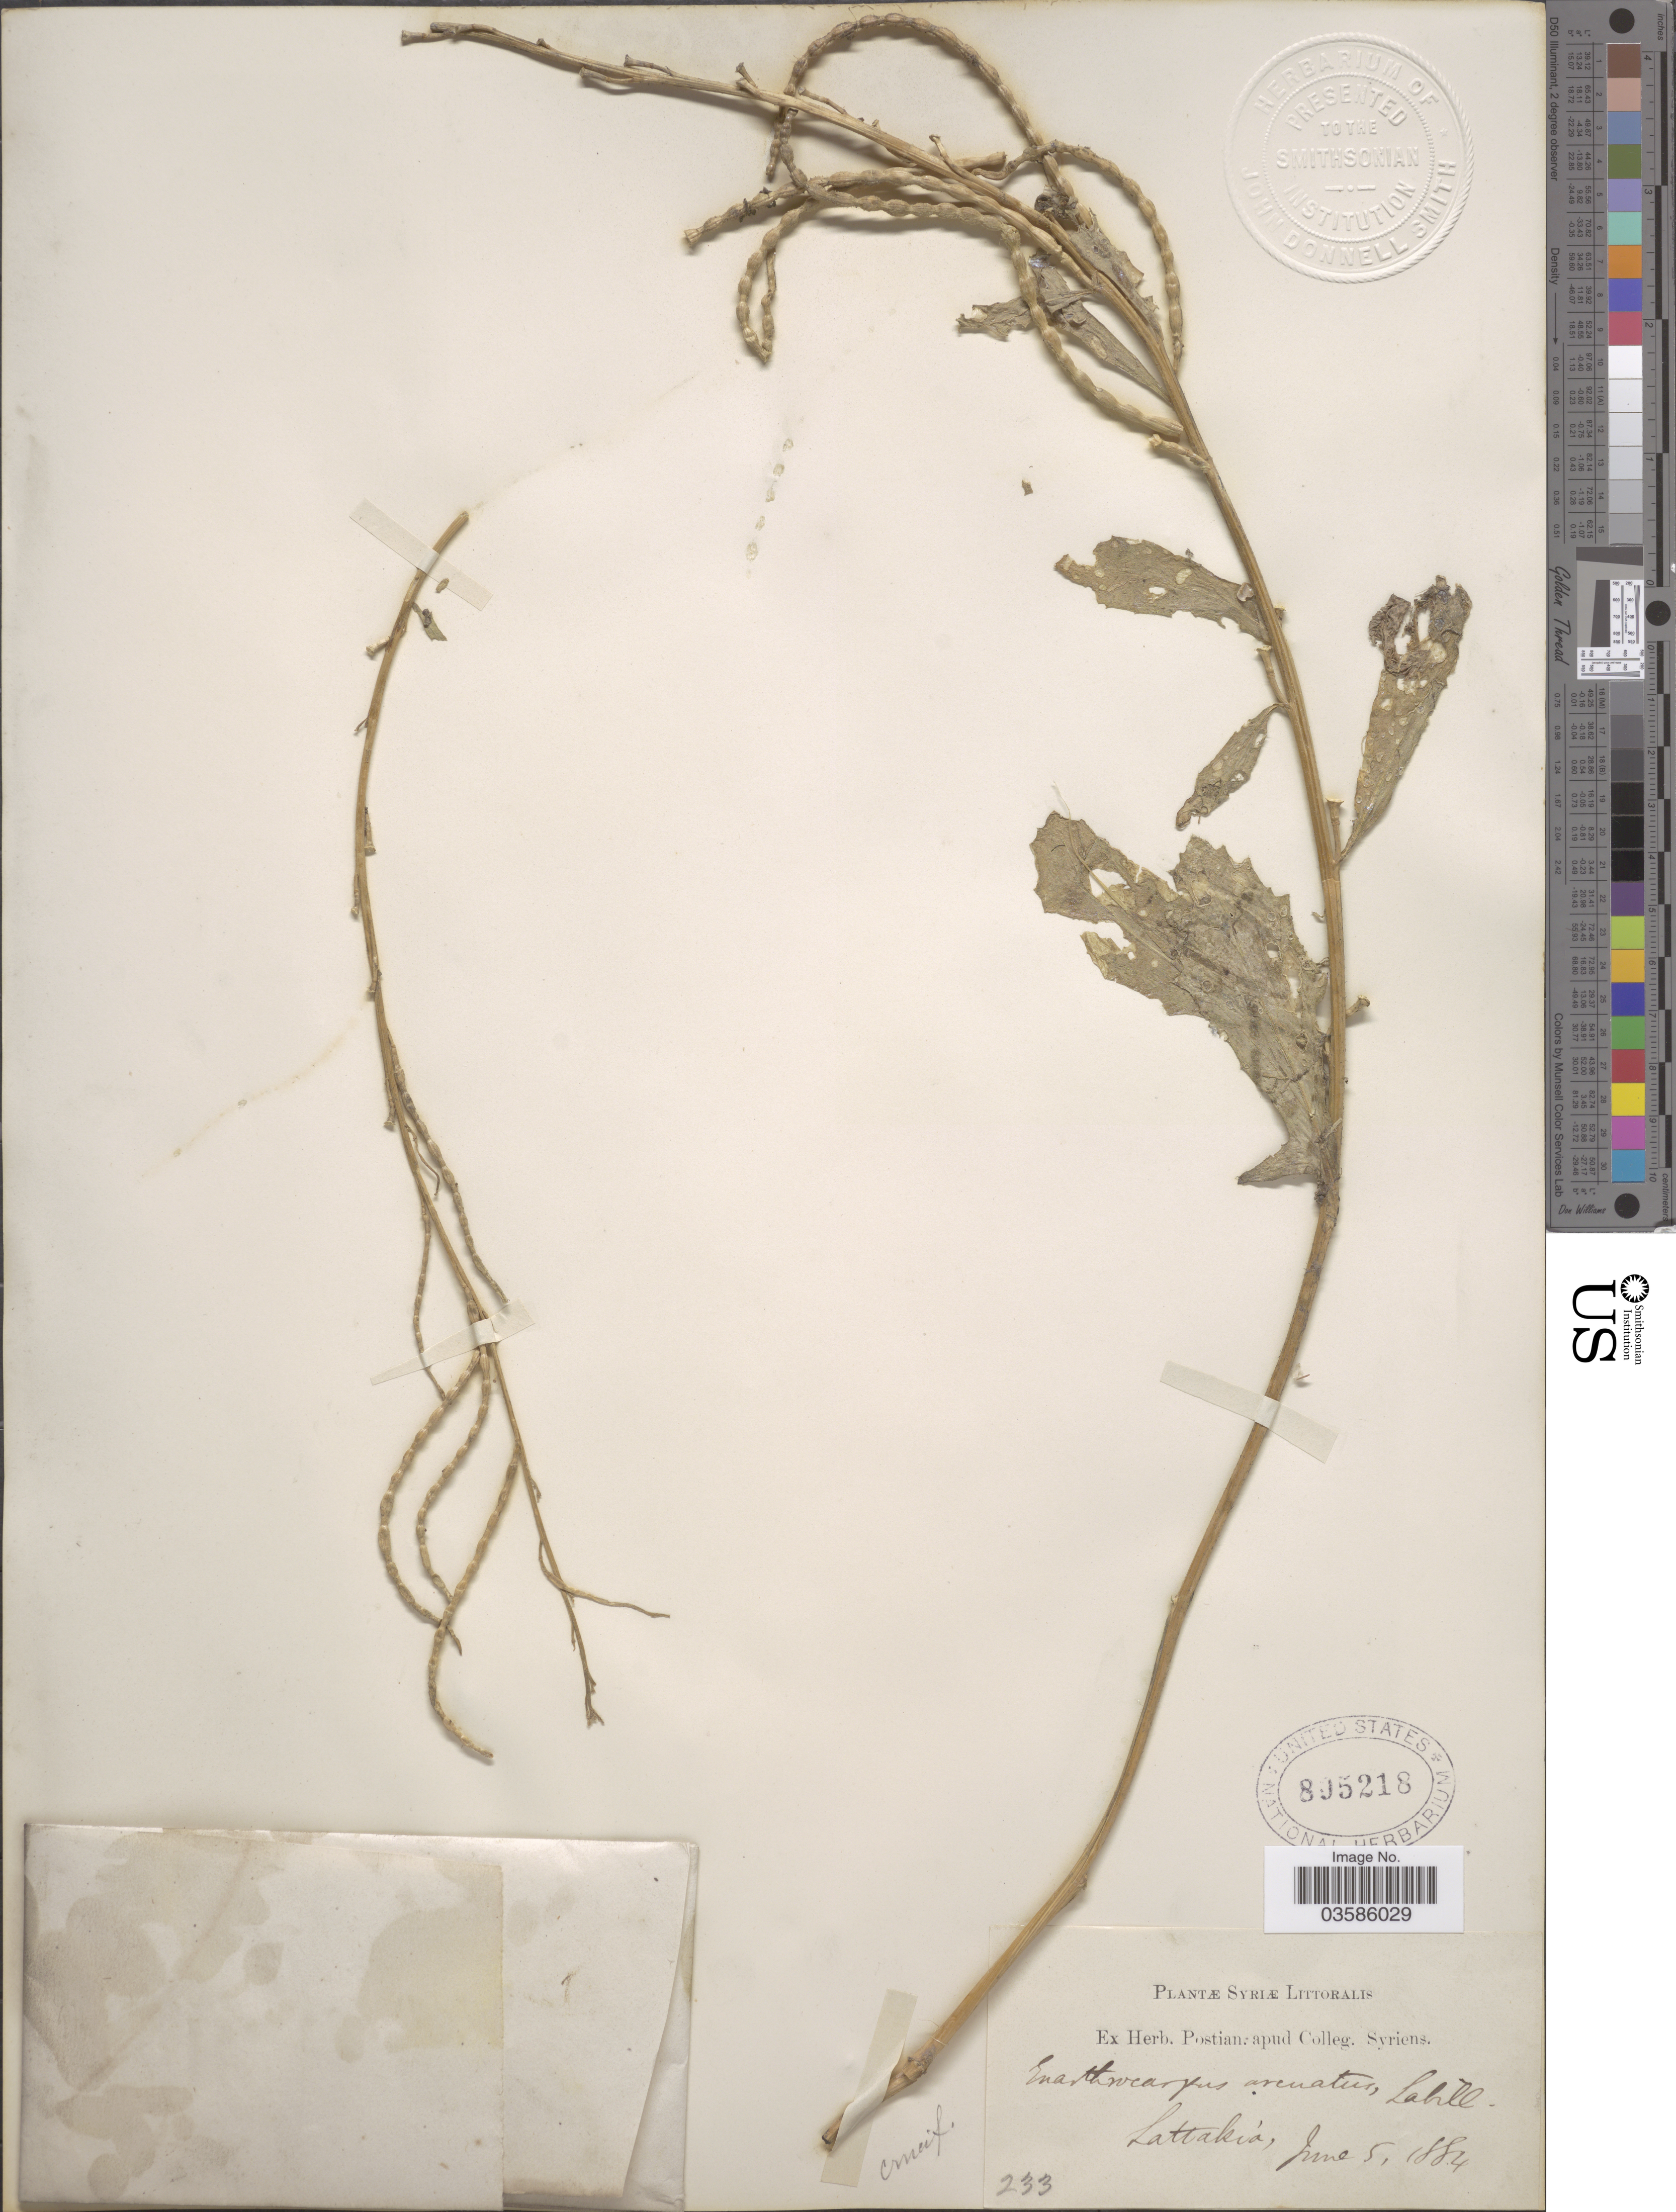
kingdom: Plantae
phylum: Tracheophyta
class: Magnoliopsida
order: Brassicales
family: Brassicaceae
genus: Enarthrocarpus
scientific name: Enarthrocarpus arcuatus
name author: Labill.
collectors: ex herb. Postian. apud Colleg. Syriens. Protest. USE "Fannie P. A. Shepard" (10308853) AS PRIMARY COLLECTOR INSTEAD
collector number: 233?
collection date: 1884-06-05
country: Syria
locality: Syriæ Littoralis. Lattakia.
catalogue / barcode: US 895218